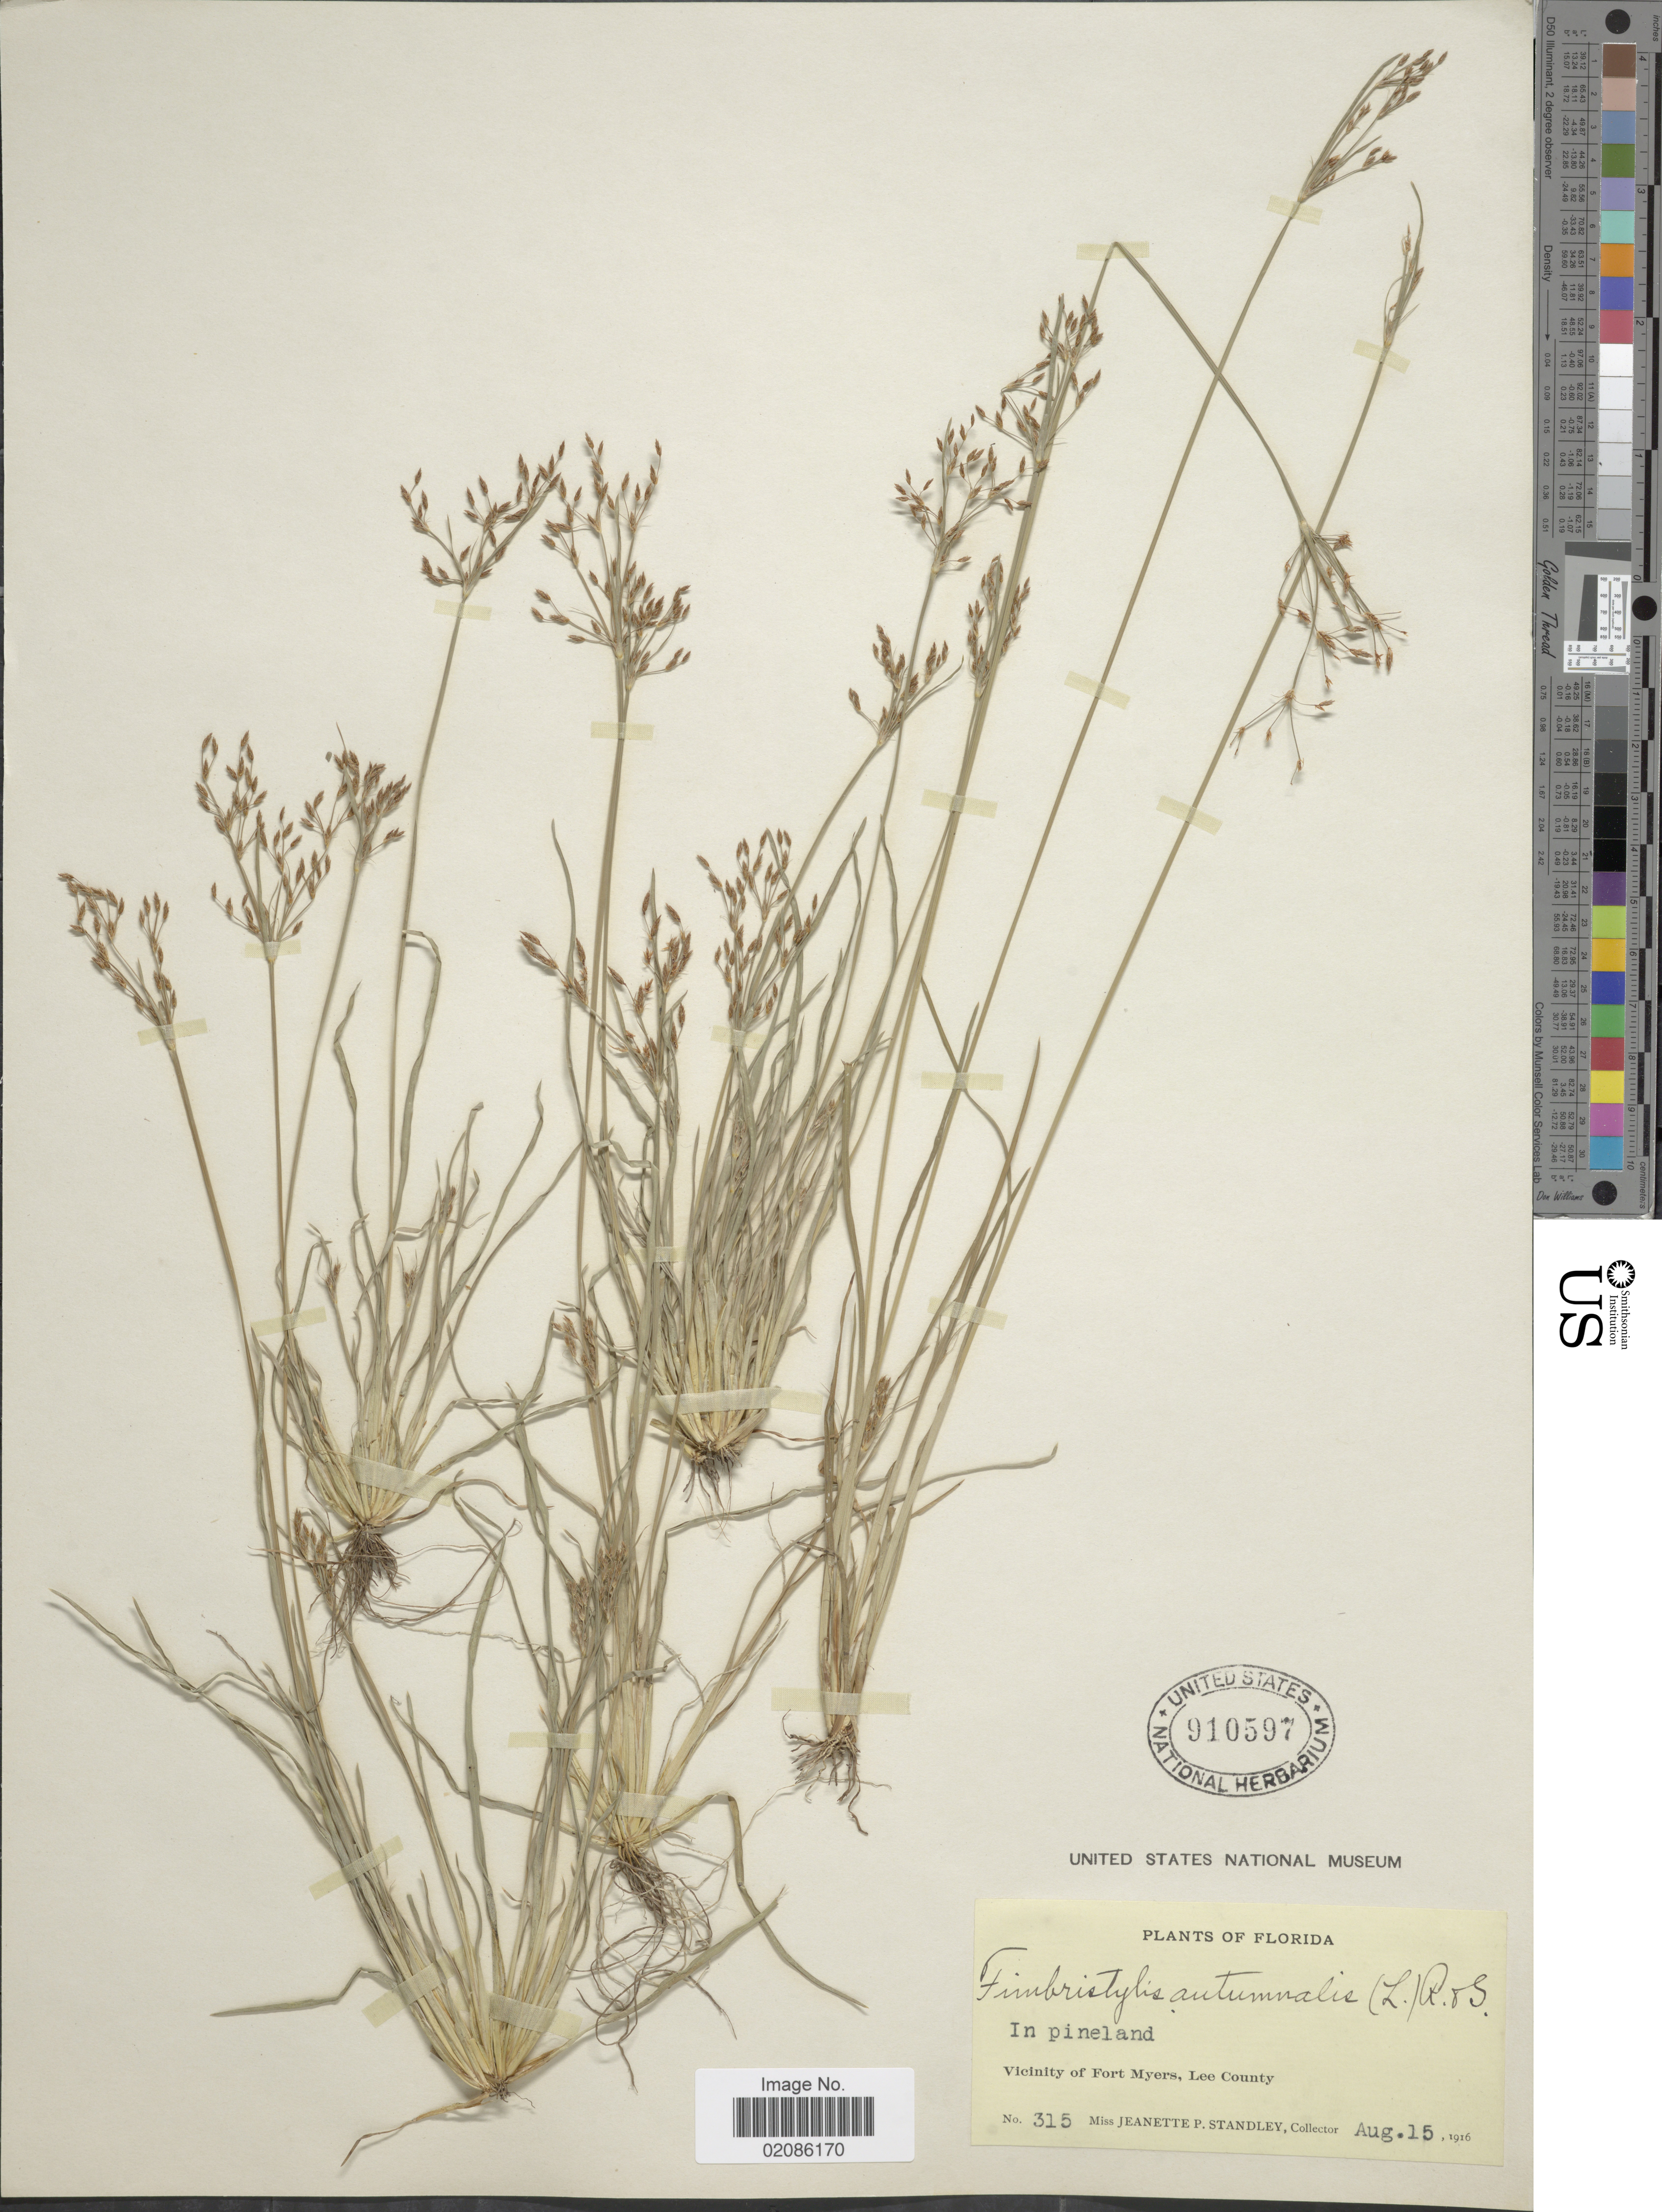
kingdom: Plantae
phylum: Tracheophyta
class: Liliopsida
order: Poales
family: Cyperaceae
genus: Fimbristylis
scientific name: Fimbristylis autumnalis (L.) Roem. & Schult.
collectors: J. P. Standley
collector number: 315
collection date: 1916-08-15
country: United States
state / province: Florida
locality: In pineland. Vicinity of Fort Myers, Lee County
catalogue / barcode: US 910597